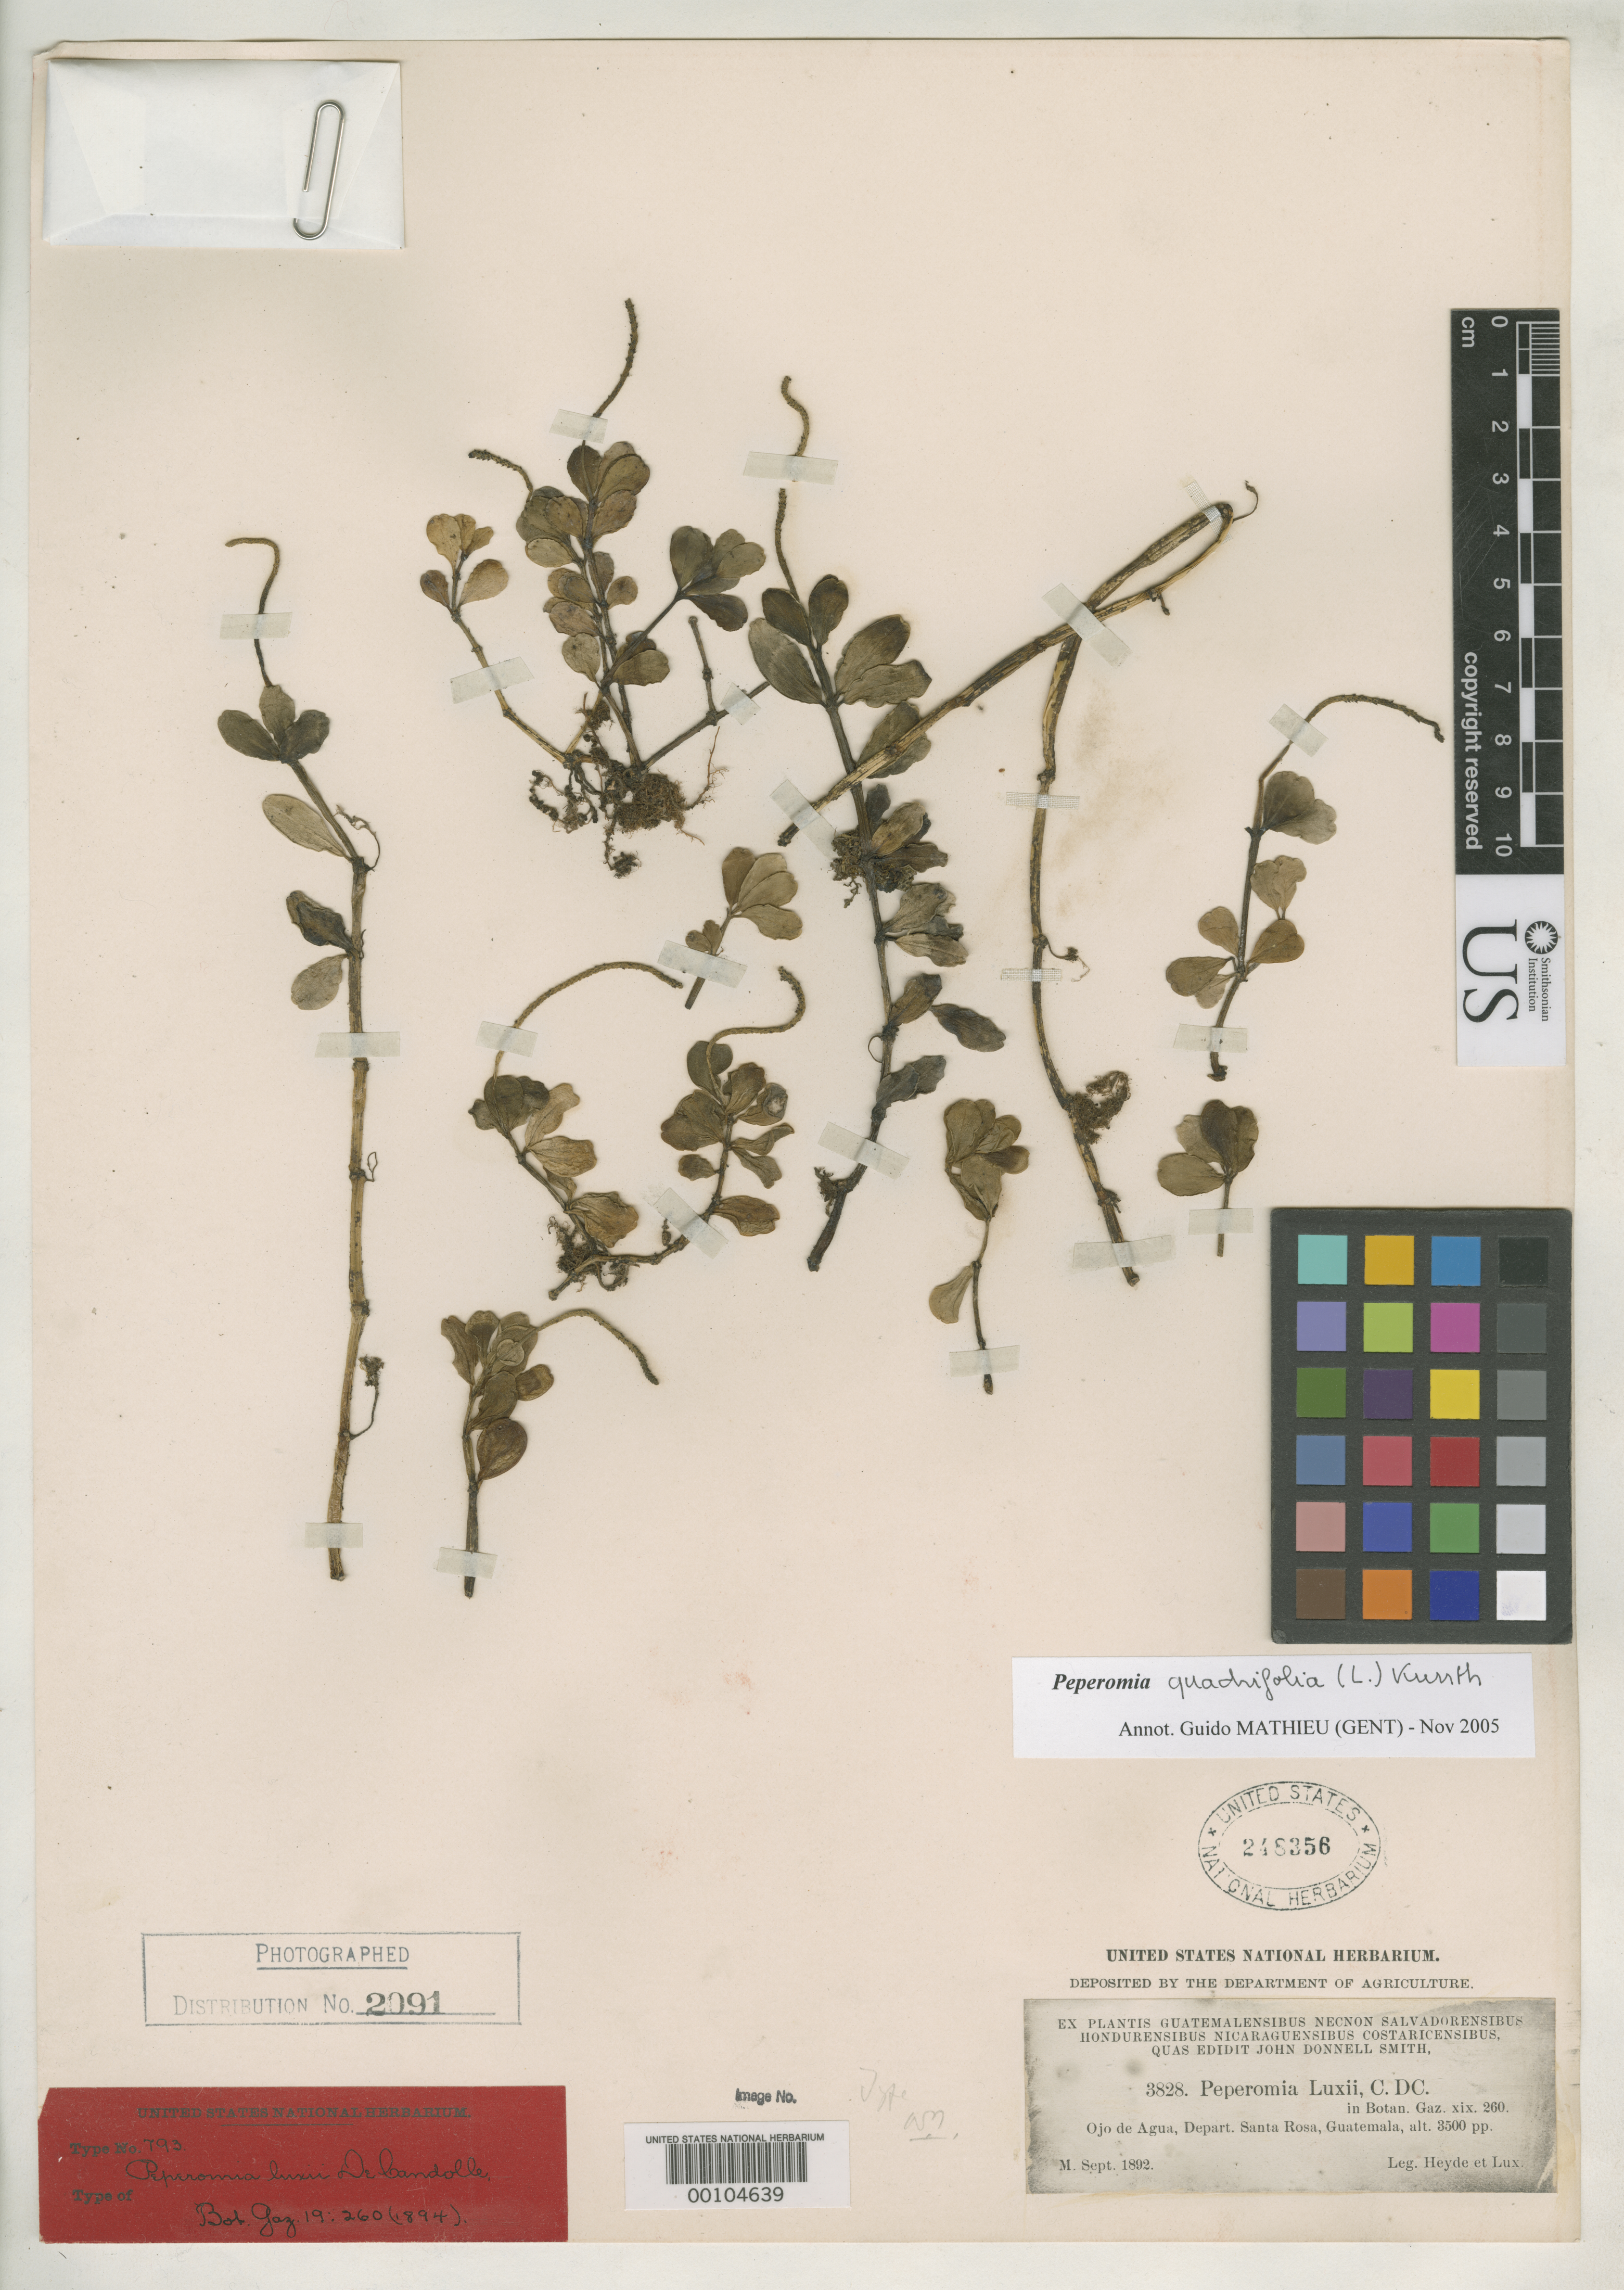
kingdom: Plantae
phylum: Tracheophyta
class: Magnoliopsida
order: Piperales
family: Piperaceae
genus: Peperomia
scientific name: Peperomia luxii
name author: C. DC.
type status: Isotype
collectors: E. T. Heyde & E. Lux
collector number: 3828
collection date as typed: Sep 1892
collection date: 1892-09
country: Guatemala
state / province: Santa Rosa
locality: Ojo de Agua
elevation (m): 1067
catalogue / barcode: US 248356